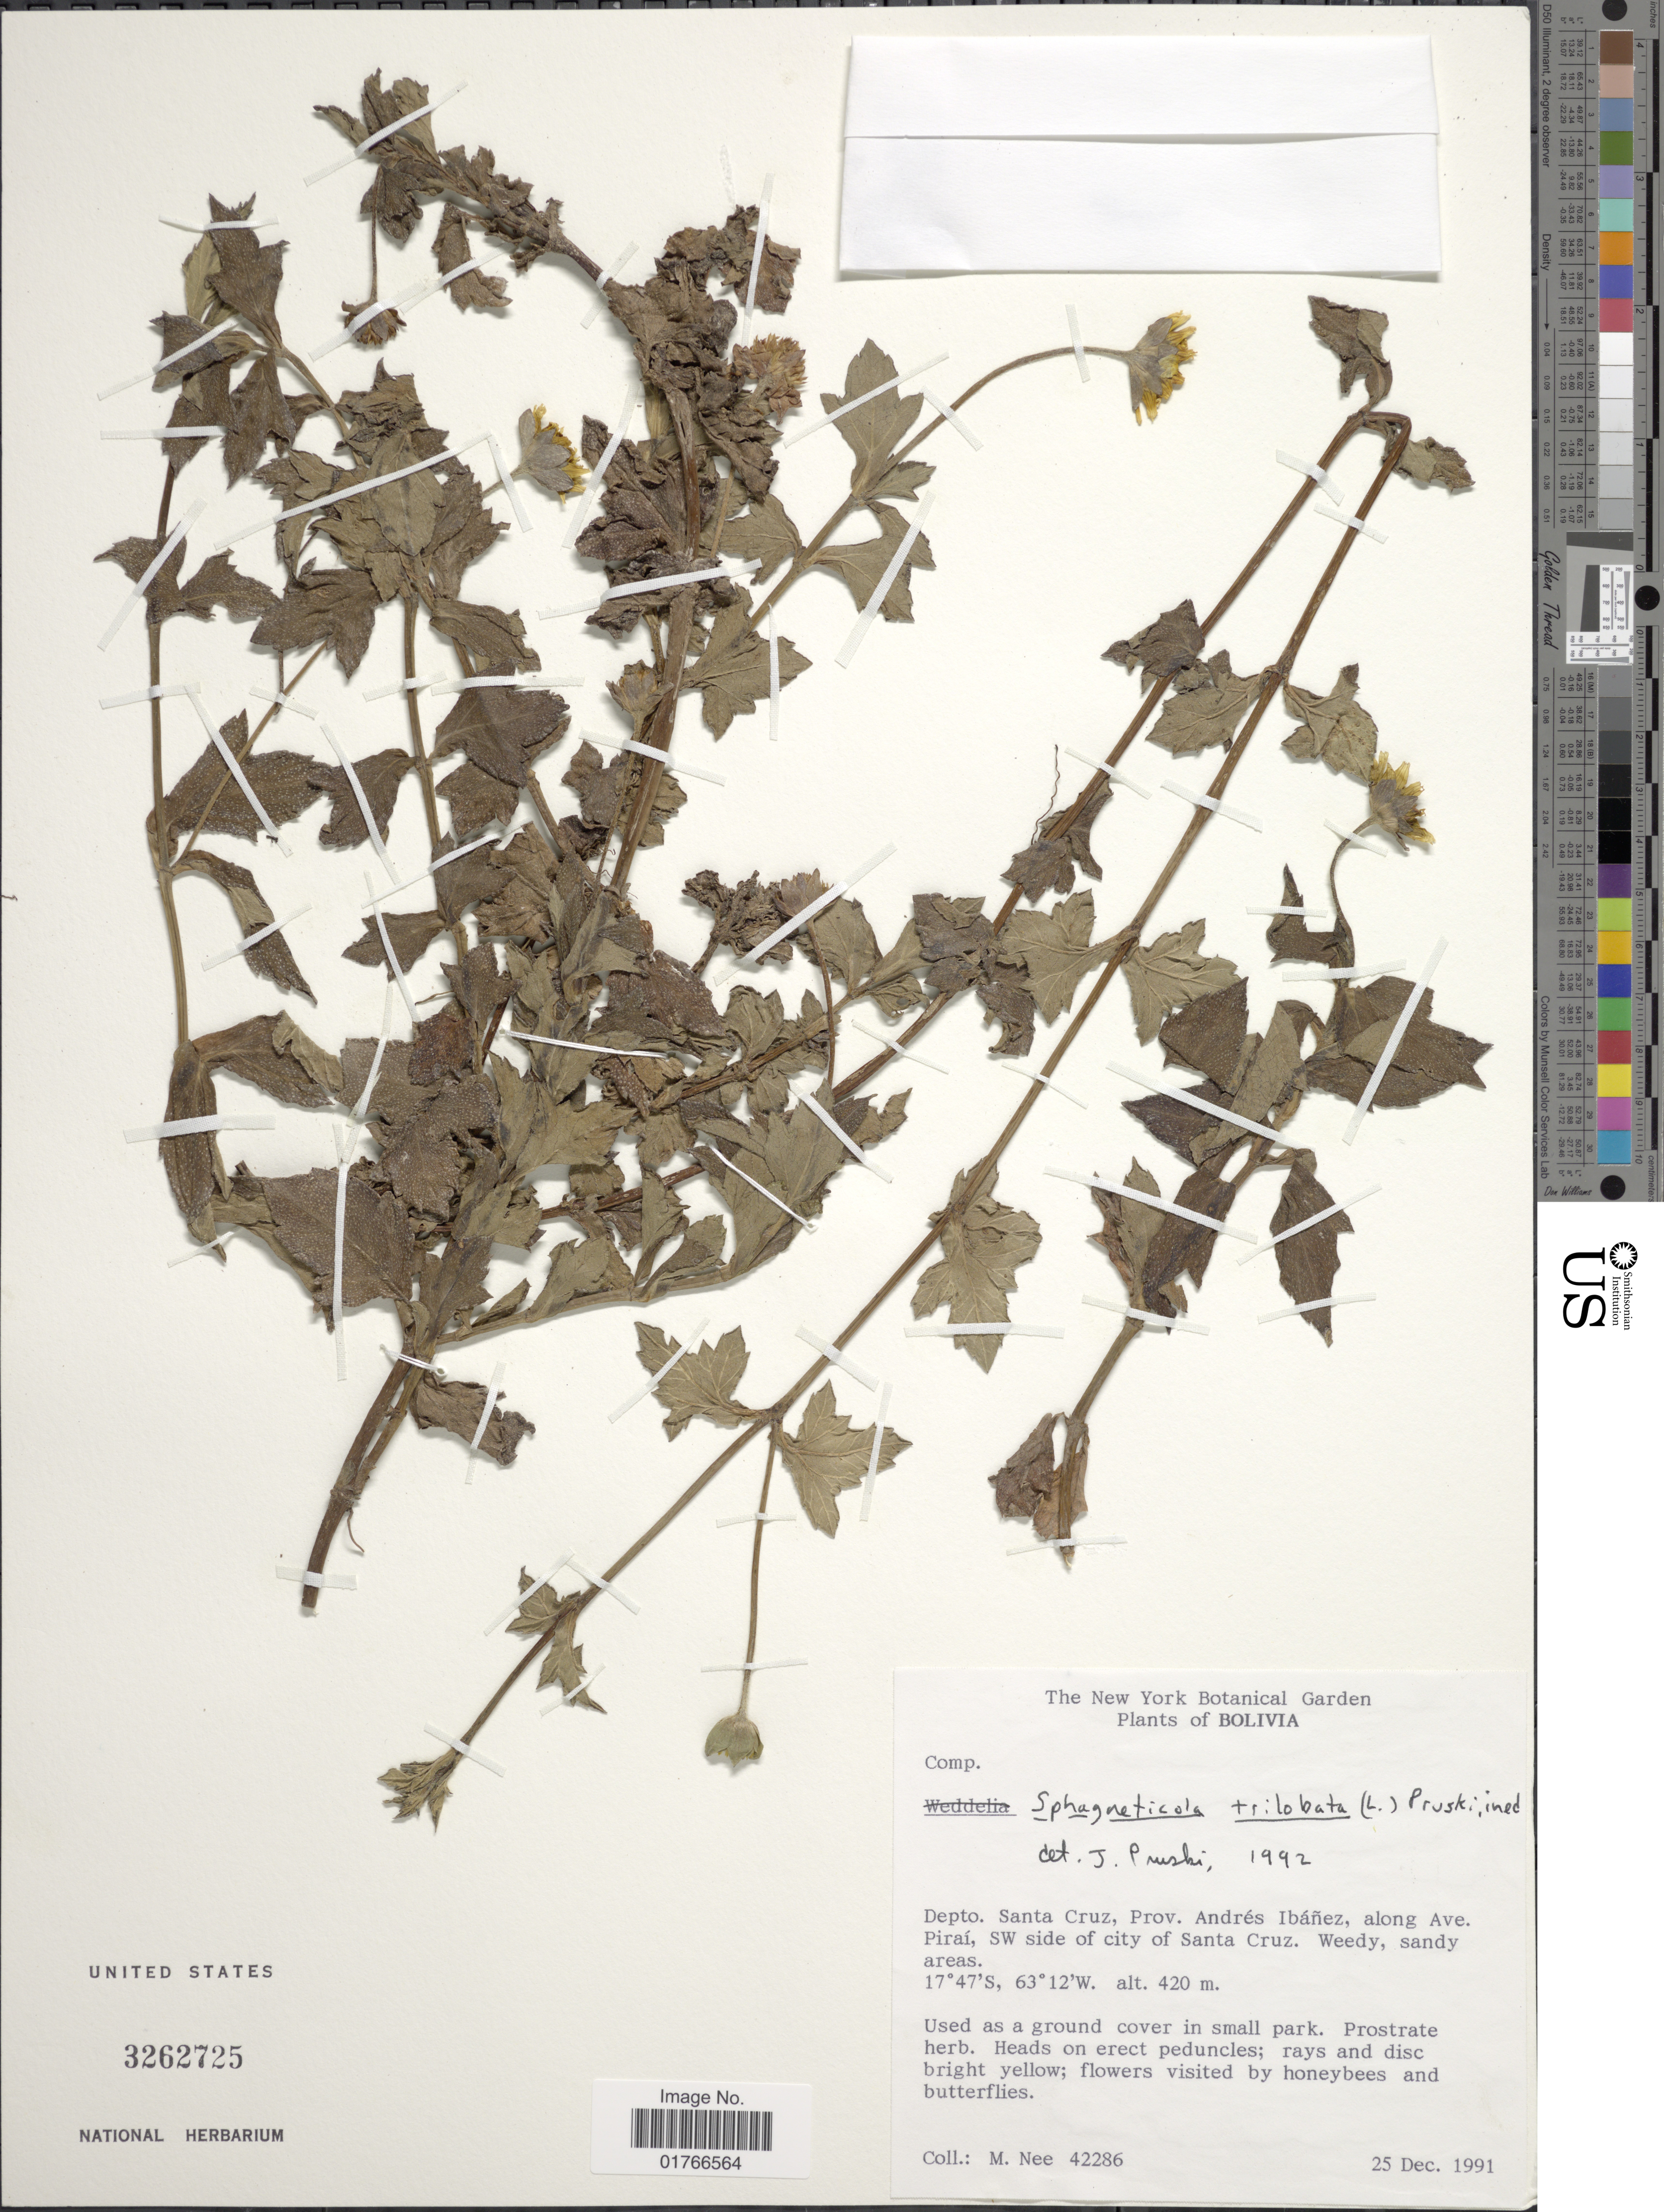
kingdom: Plantae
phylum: Tracheophyta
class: Magnoliopsida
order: Asterales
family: Asteraceae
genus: Sphagneticola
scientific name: Sphagneticola trilobata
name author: (L.) Pruski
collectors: M. Nee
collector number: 42286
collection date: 1991-12-25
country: Bolivia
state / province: Santa Cruz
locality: Prov. Andres Ibanez, along Ave Pirai, SW side of city of Santa Cruz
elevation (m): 420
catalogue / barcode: US 3262725